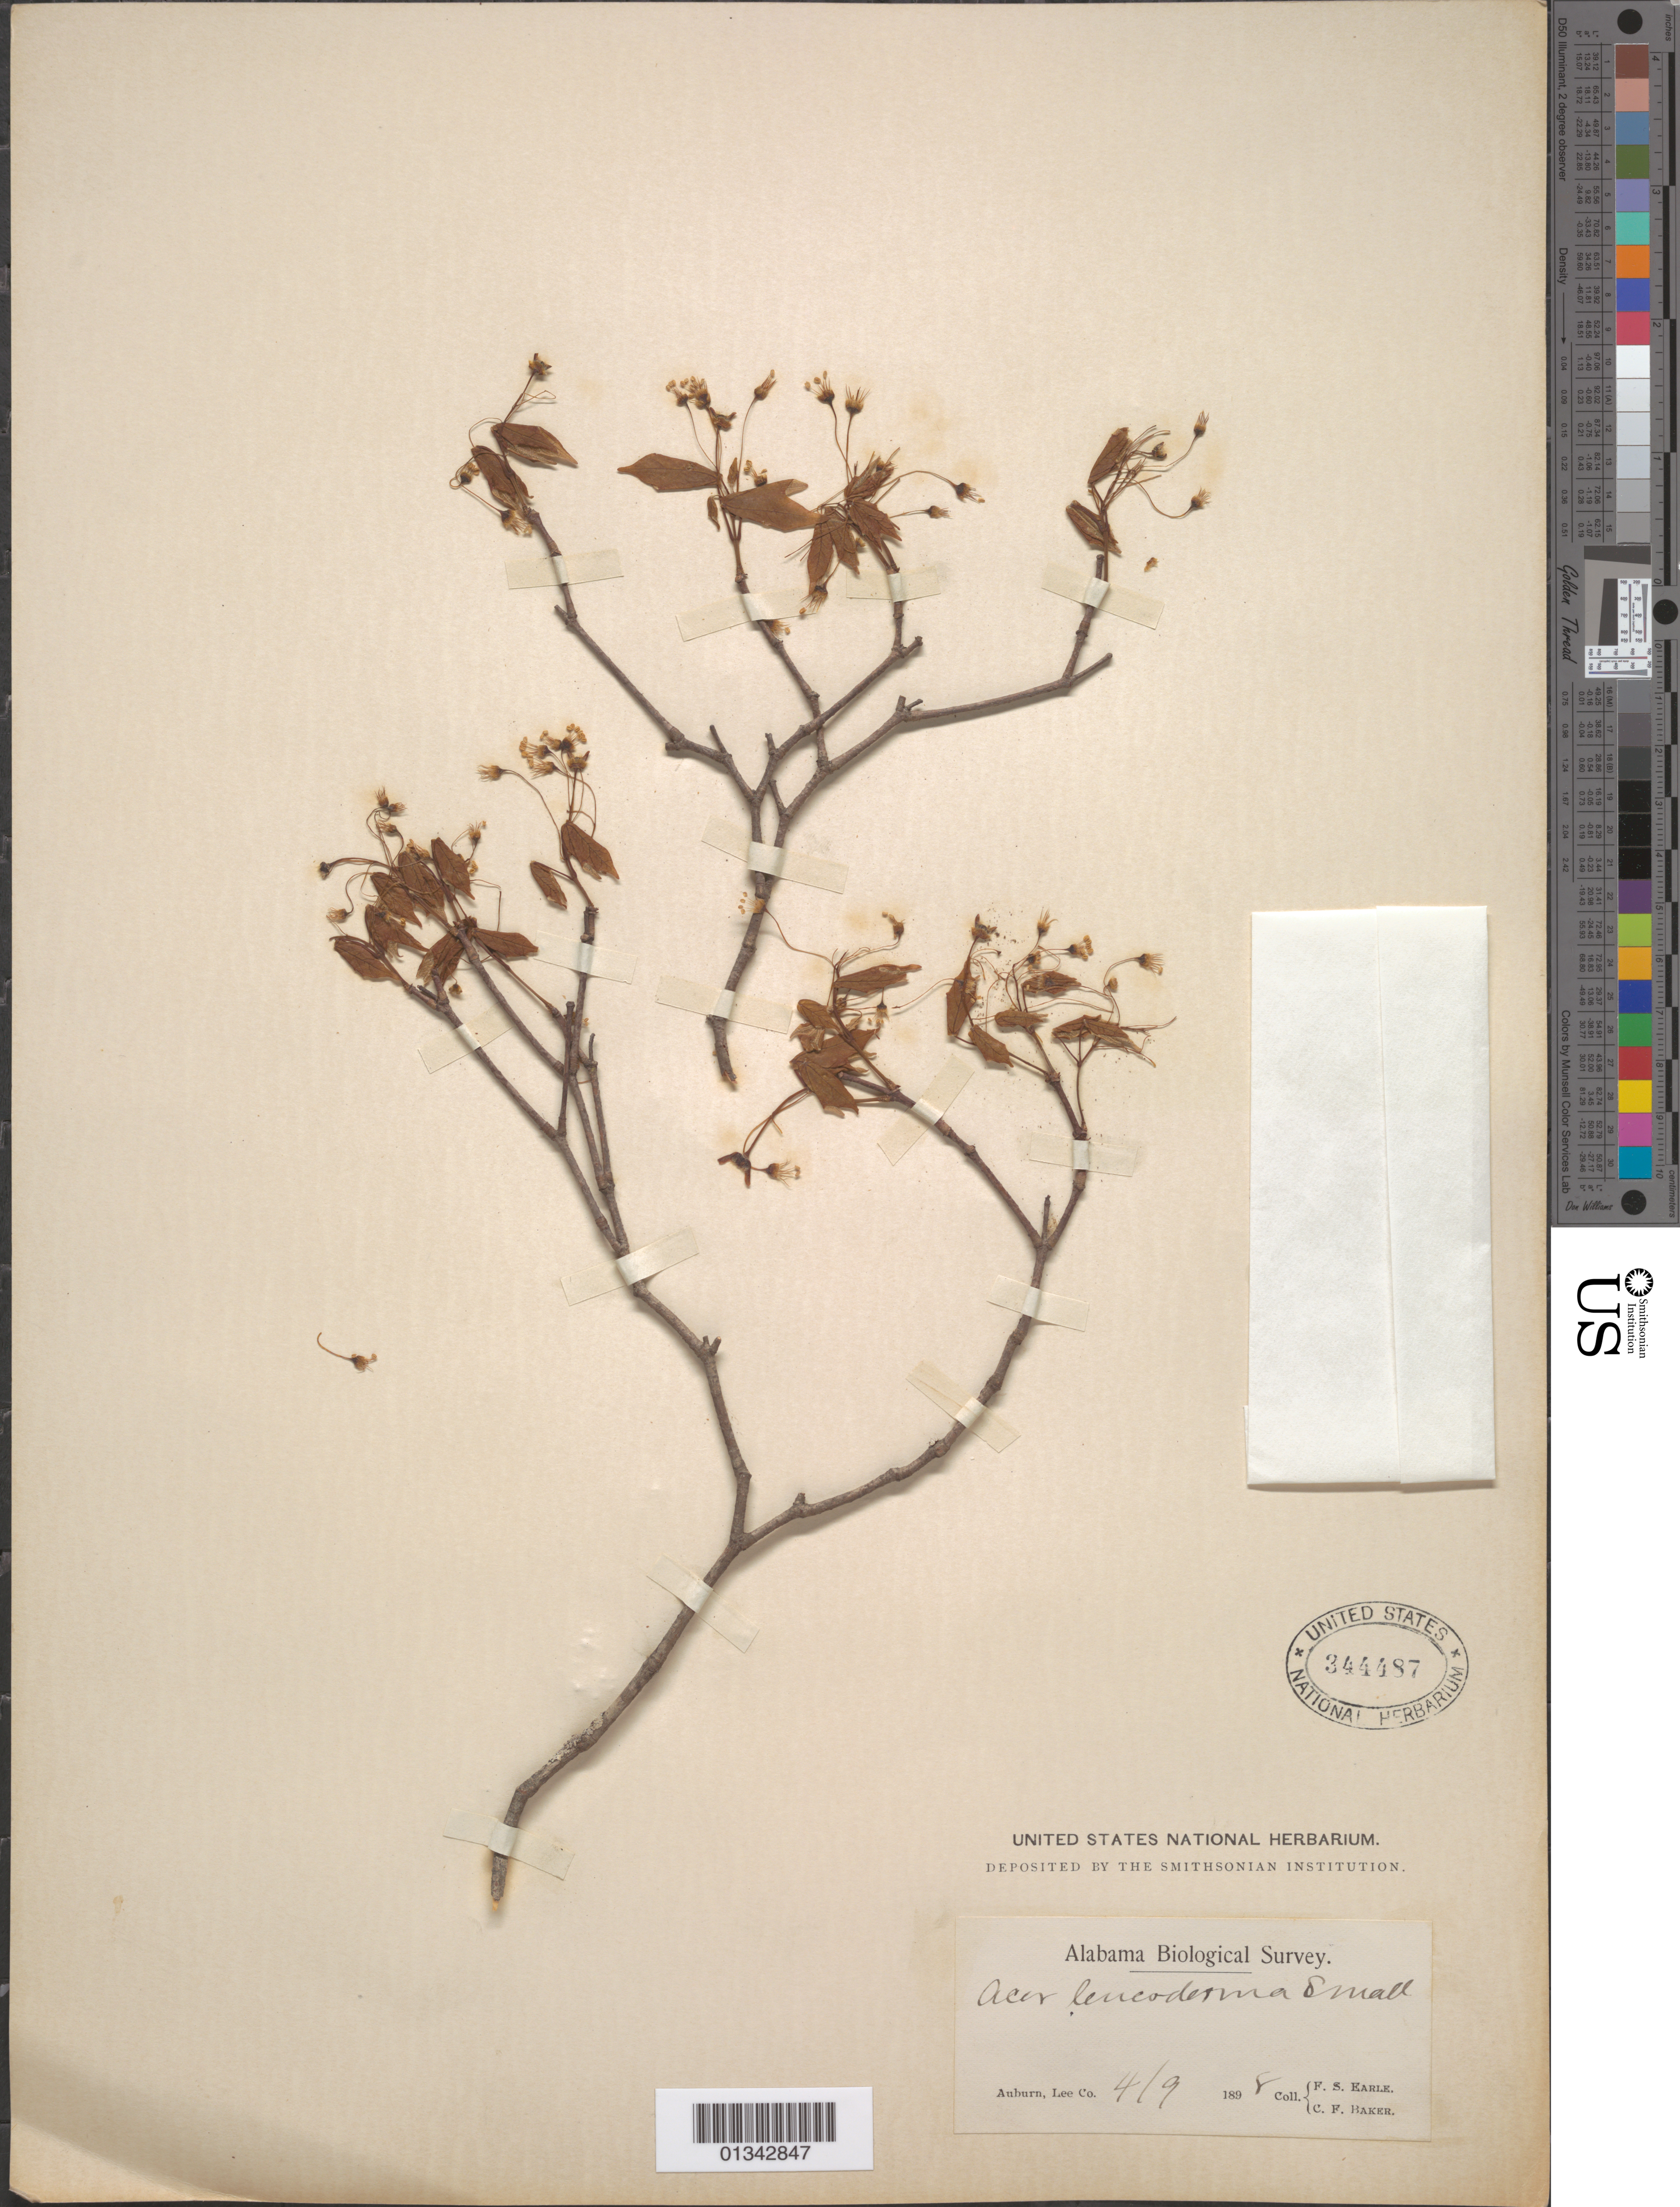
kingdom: Plantae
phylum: Tracheophyta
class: Magnoliopsida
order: Sapindales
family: Sapindaceae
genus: Acer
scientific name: Acer saccharum subsp. leucoderme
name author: (Small) Desmarais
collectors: F. S. Earle & C. F. Baker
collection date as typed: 4/9/1898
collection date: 1898-04-09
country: United States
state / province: Alabama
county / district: Lee County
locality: Lee County, Auburn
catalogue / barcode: US 344487